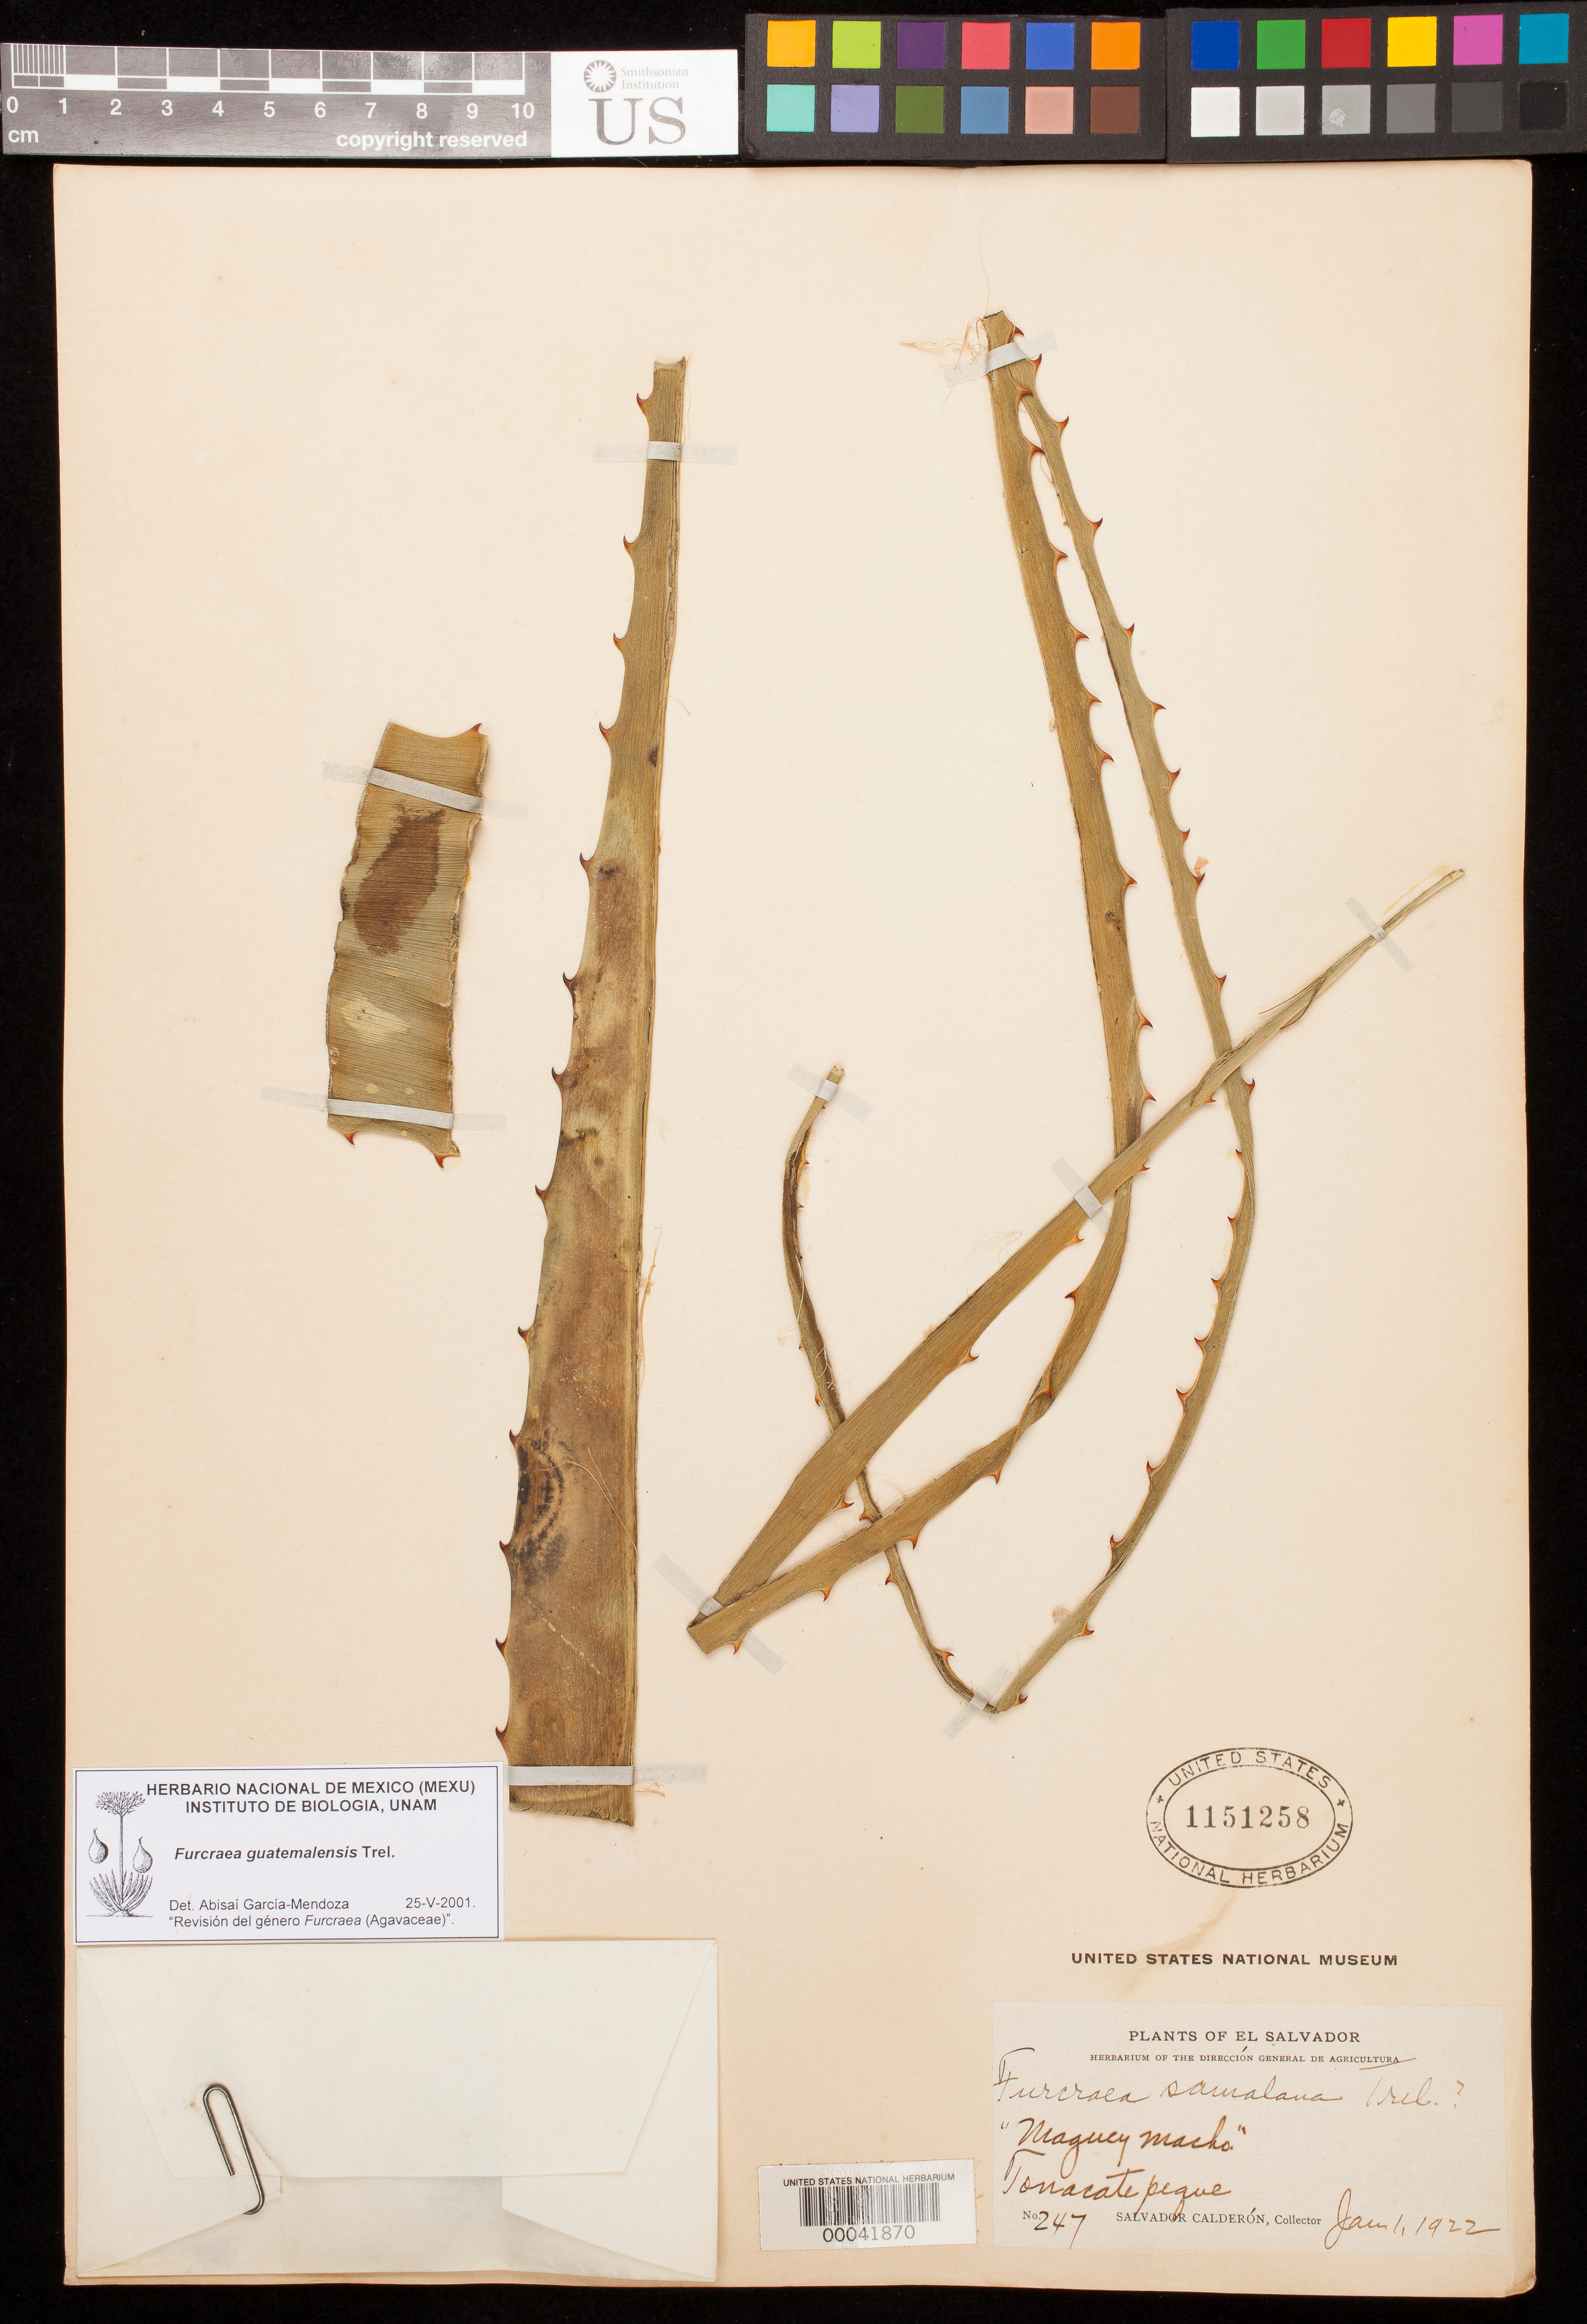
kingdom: Plantae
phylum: Tracheophyta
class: Liliopsida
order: Asparagales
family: Asparagaceae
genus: Furcraea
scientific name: Furcraea guatemalensis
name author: Trel.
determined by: García-Mendoza, A.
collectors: S. Calderón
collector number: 247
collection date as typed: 01 Jan 1922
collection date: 1922-01-01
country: El Salvador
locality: Tonacatepeque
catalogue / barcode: US 1151258